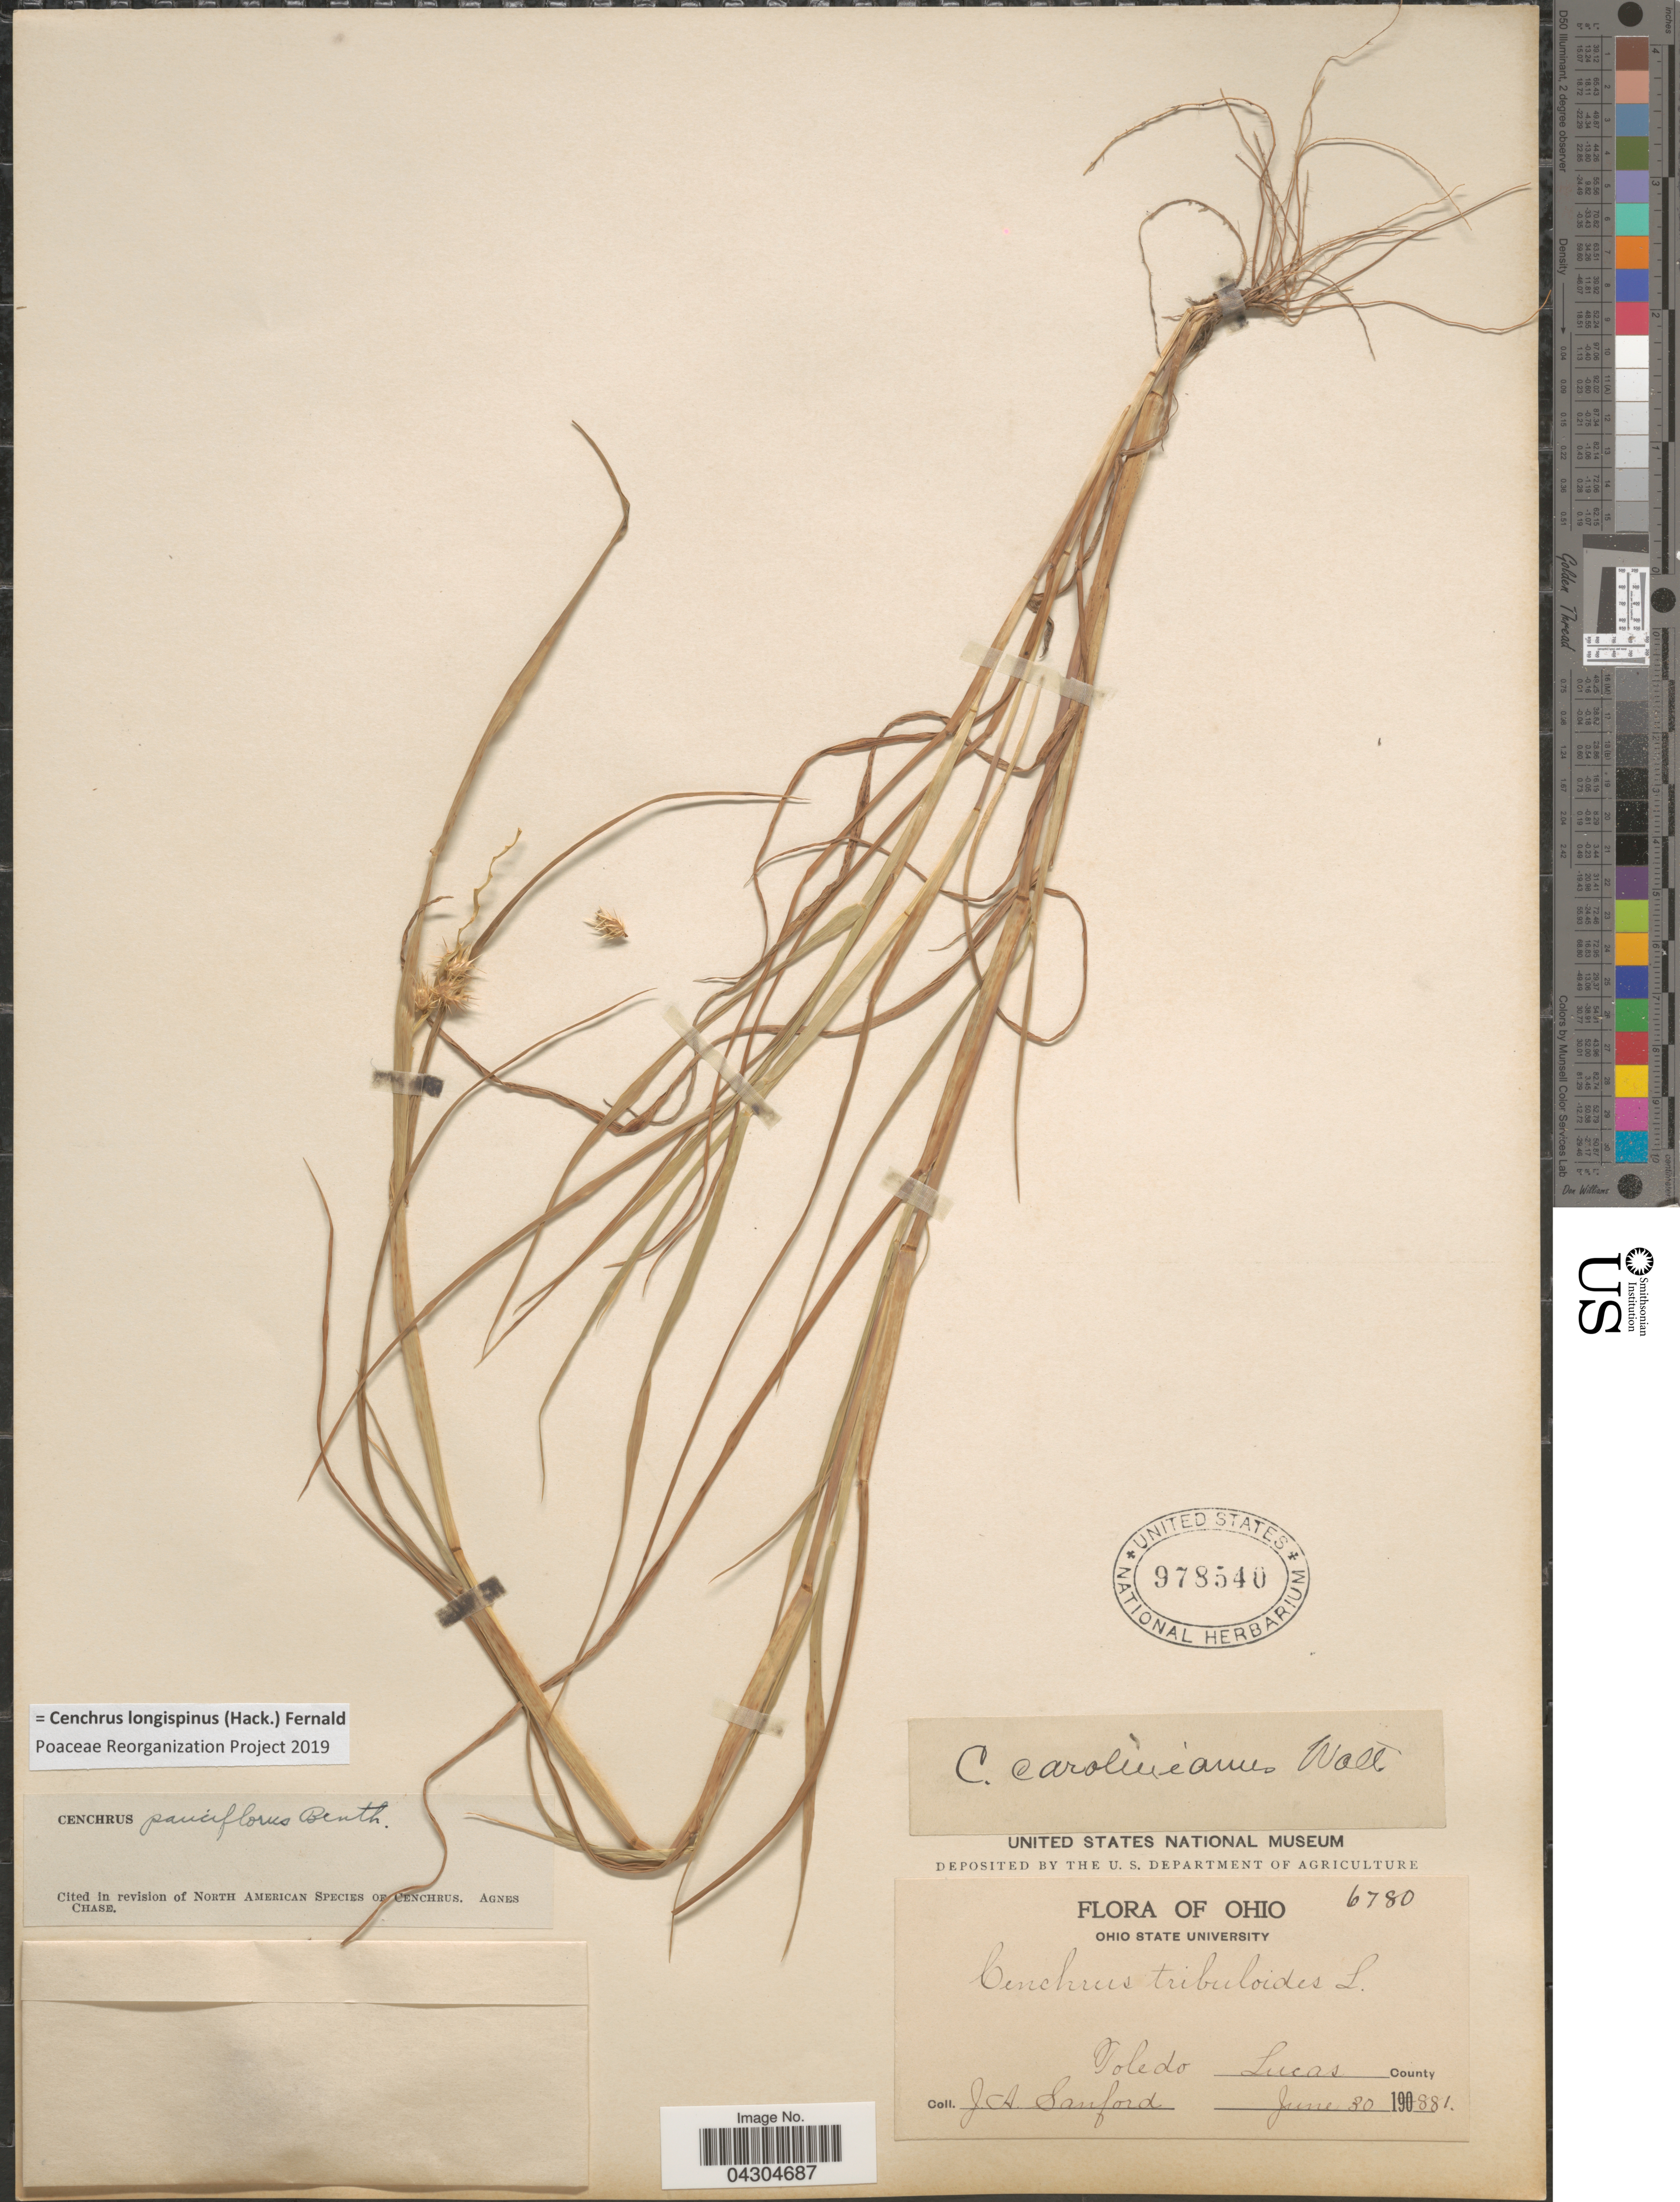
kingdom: Plantae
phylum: Tracheophyta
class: Liliopsida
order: Poales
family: Poaceae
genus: Cenchrus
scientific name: Cenchrus longispinus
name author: (Hack.) Fernald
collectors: J. Sanford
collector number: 6780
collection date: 1881-06-30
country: United States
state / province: Ohio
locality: Toledo. Lucas County.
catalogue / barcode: US 978540